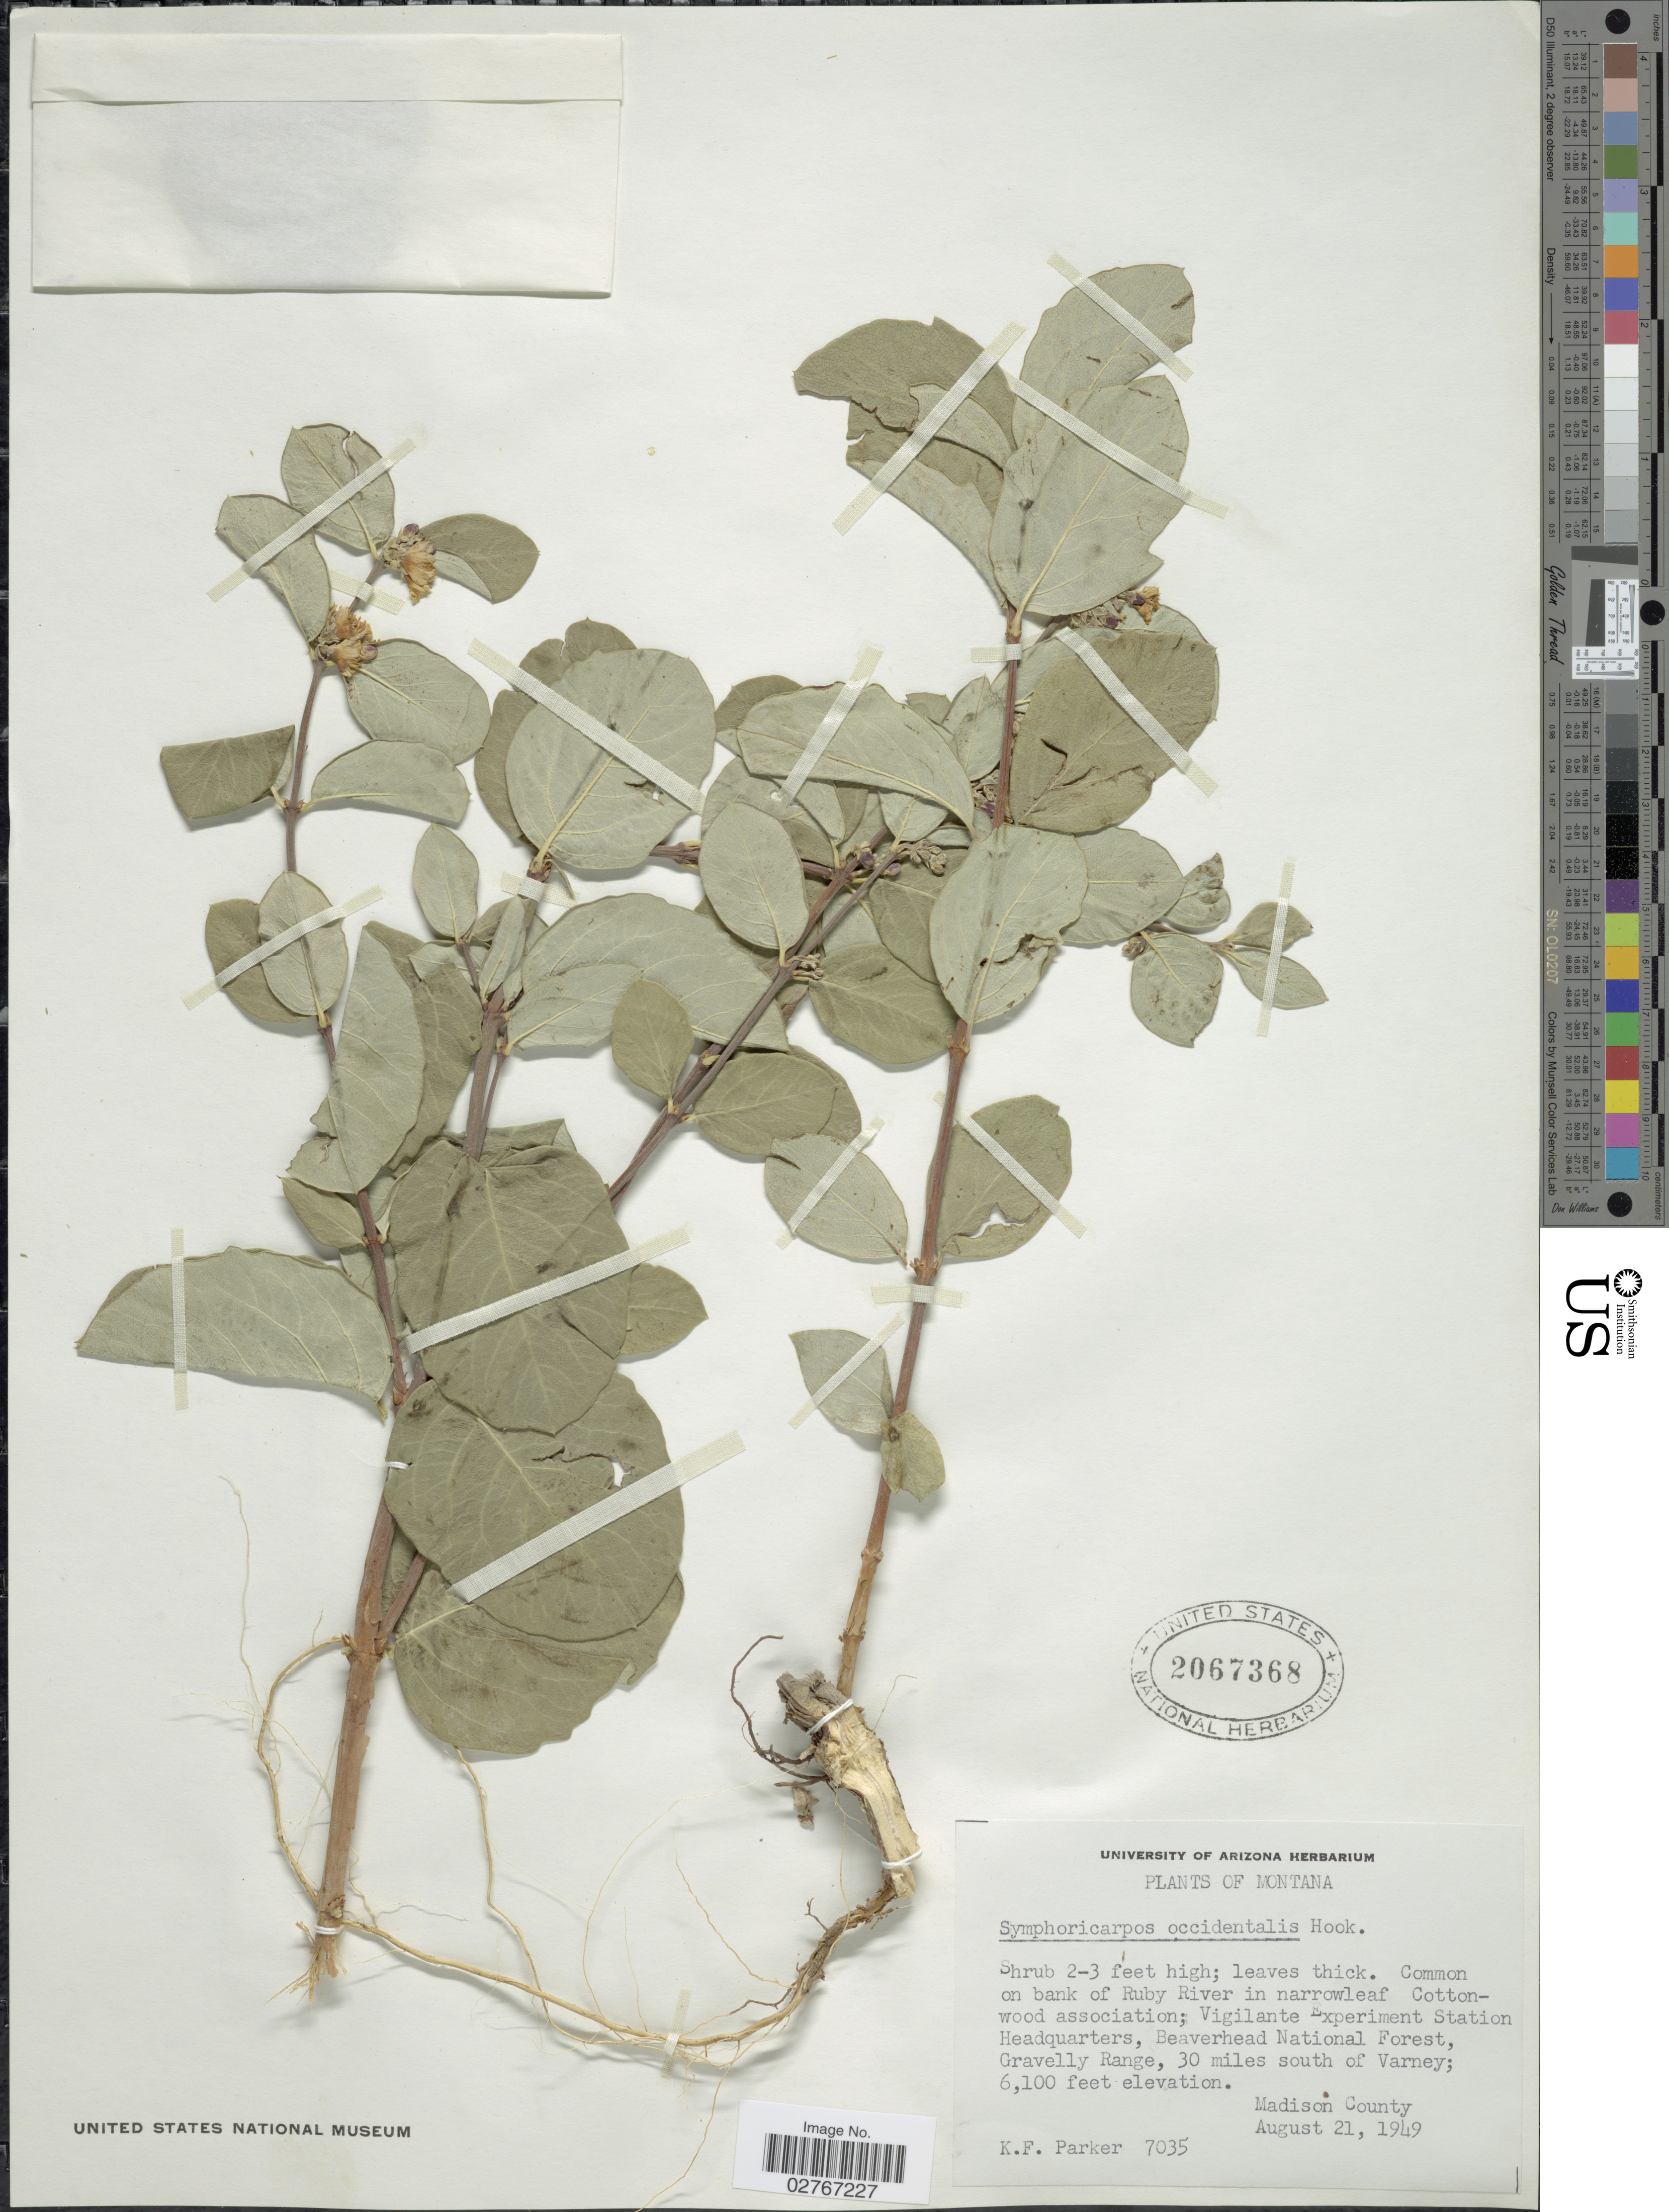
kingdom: Plantae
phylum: Tracheophyta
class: Magnoliopsida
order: Dipsacales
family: Caprifoliaceae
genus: Symphoricarpos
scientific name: Symphoricarpos occidentalis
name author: (R. Br.) Hook.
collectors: K. F. Parker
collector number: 7035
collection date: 1949-08-21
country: United States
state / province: Montana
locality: Vigilante Experiment Station Headquarters, Beaverhead National Forest, Gravelly Range, 30 miles south of Varney, Madison County.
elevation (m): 1859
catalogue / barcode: US 2067368